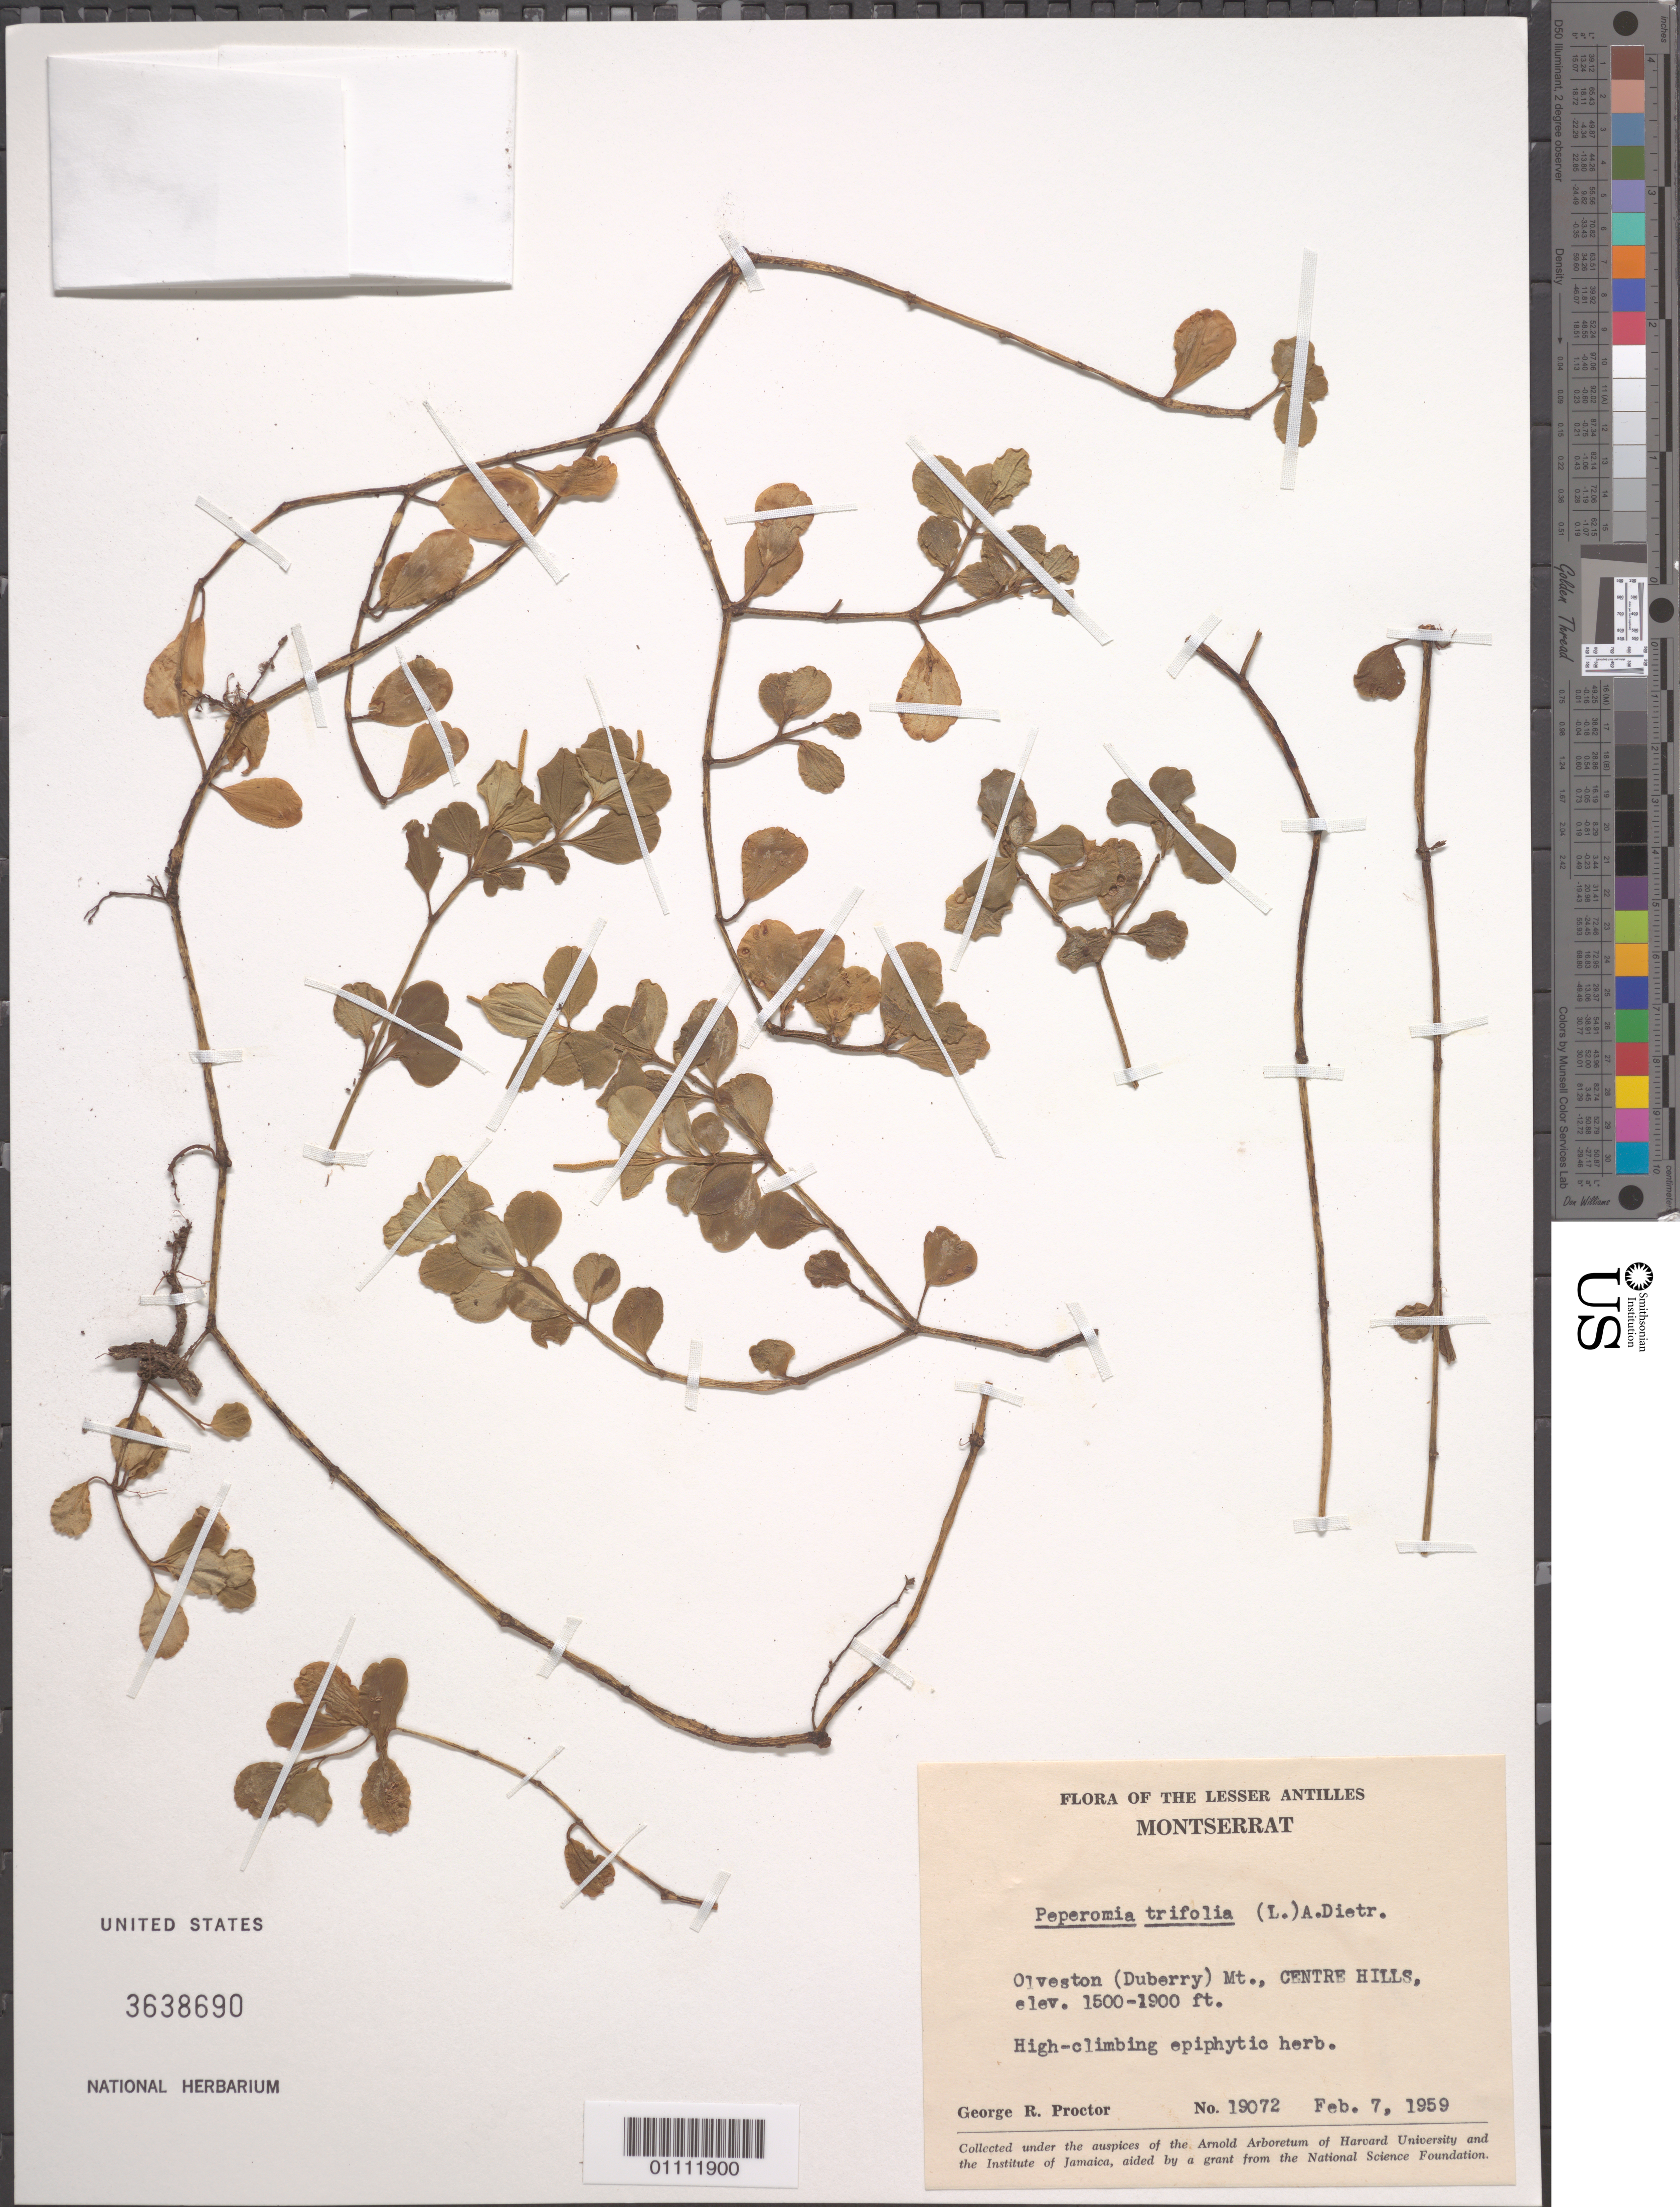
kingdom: Plantae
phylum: Tracheophyta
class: Magnoliopsida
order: Piperales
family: Piperaceae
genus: Peperomia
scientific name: Peperomia trifolia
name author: (L.) A. Dietr.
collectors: G. R. Proctor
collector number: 19072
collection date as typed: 07 Feb 1959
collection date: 1959-02-07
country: Montserrat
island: Montserrat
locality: Centre Hills, Olveston (Duberry) Mt.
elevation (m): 457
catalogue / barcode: US 3638690